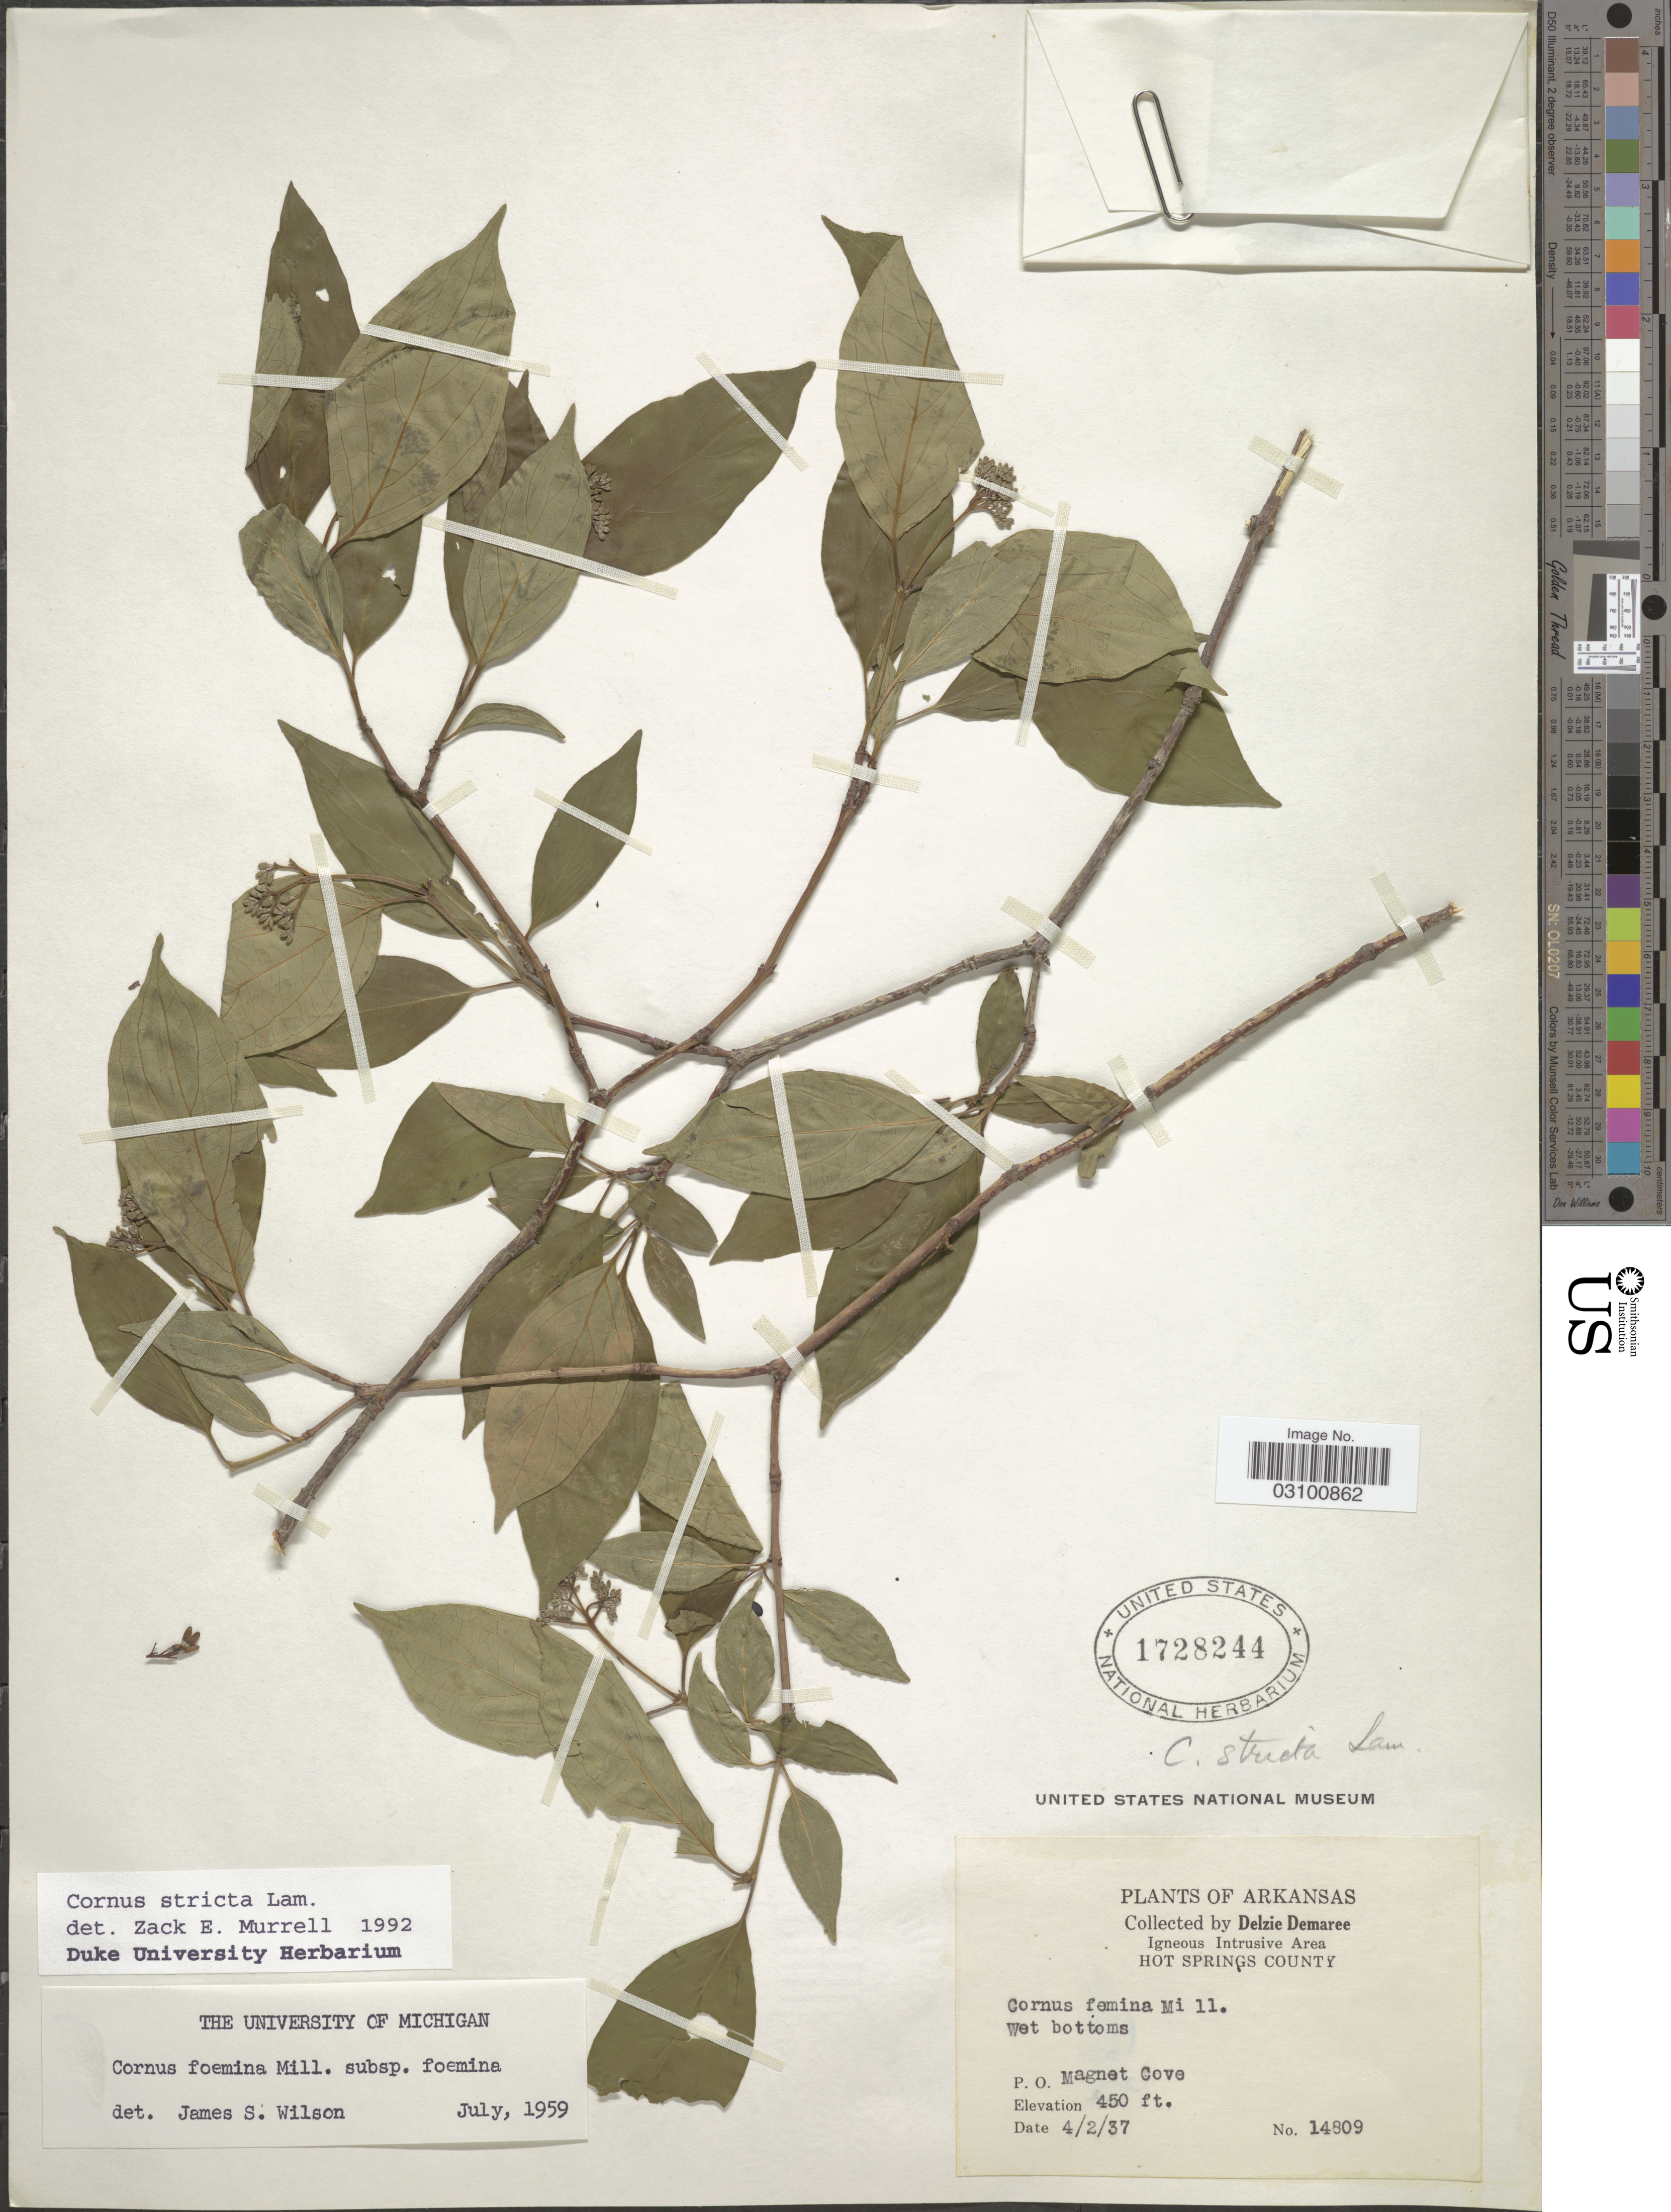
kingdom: Plantae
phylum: Tracheophyta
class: Magnoliopsida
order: Cornales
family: Cornaceae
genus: Cornus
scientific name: Cornus stricta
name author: Lam.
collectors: D. Demaree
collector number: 14809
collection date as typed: Transcribed d/m/y: 2/4/37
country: United States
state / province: Arkansas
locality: Igneous Intrusive Area. Hot Springs County. P.O. Magnet Cove.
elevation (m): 137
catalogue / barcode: US 1728244